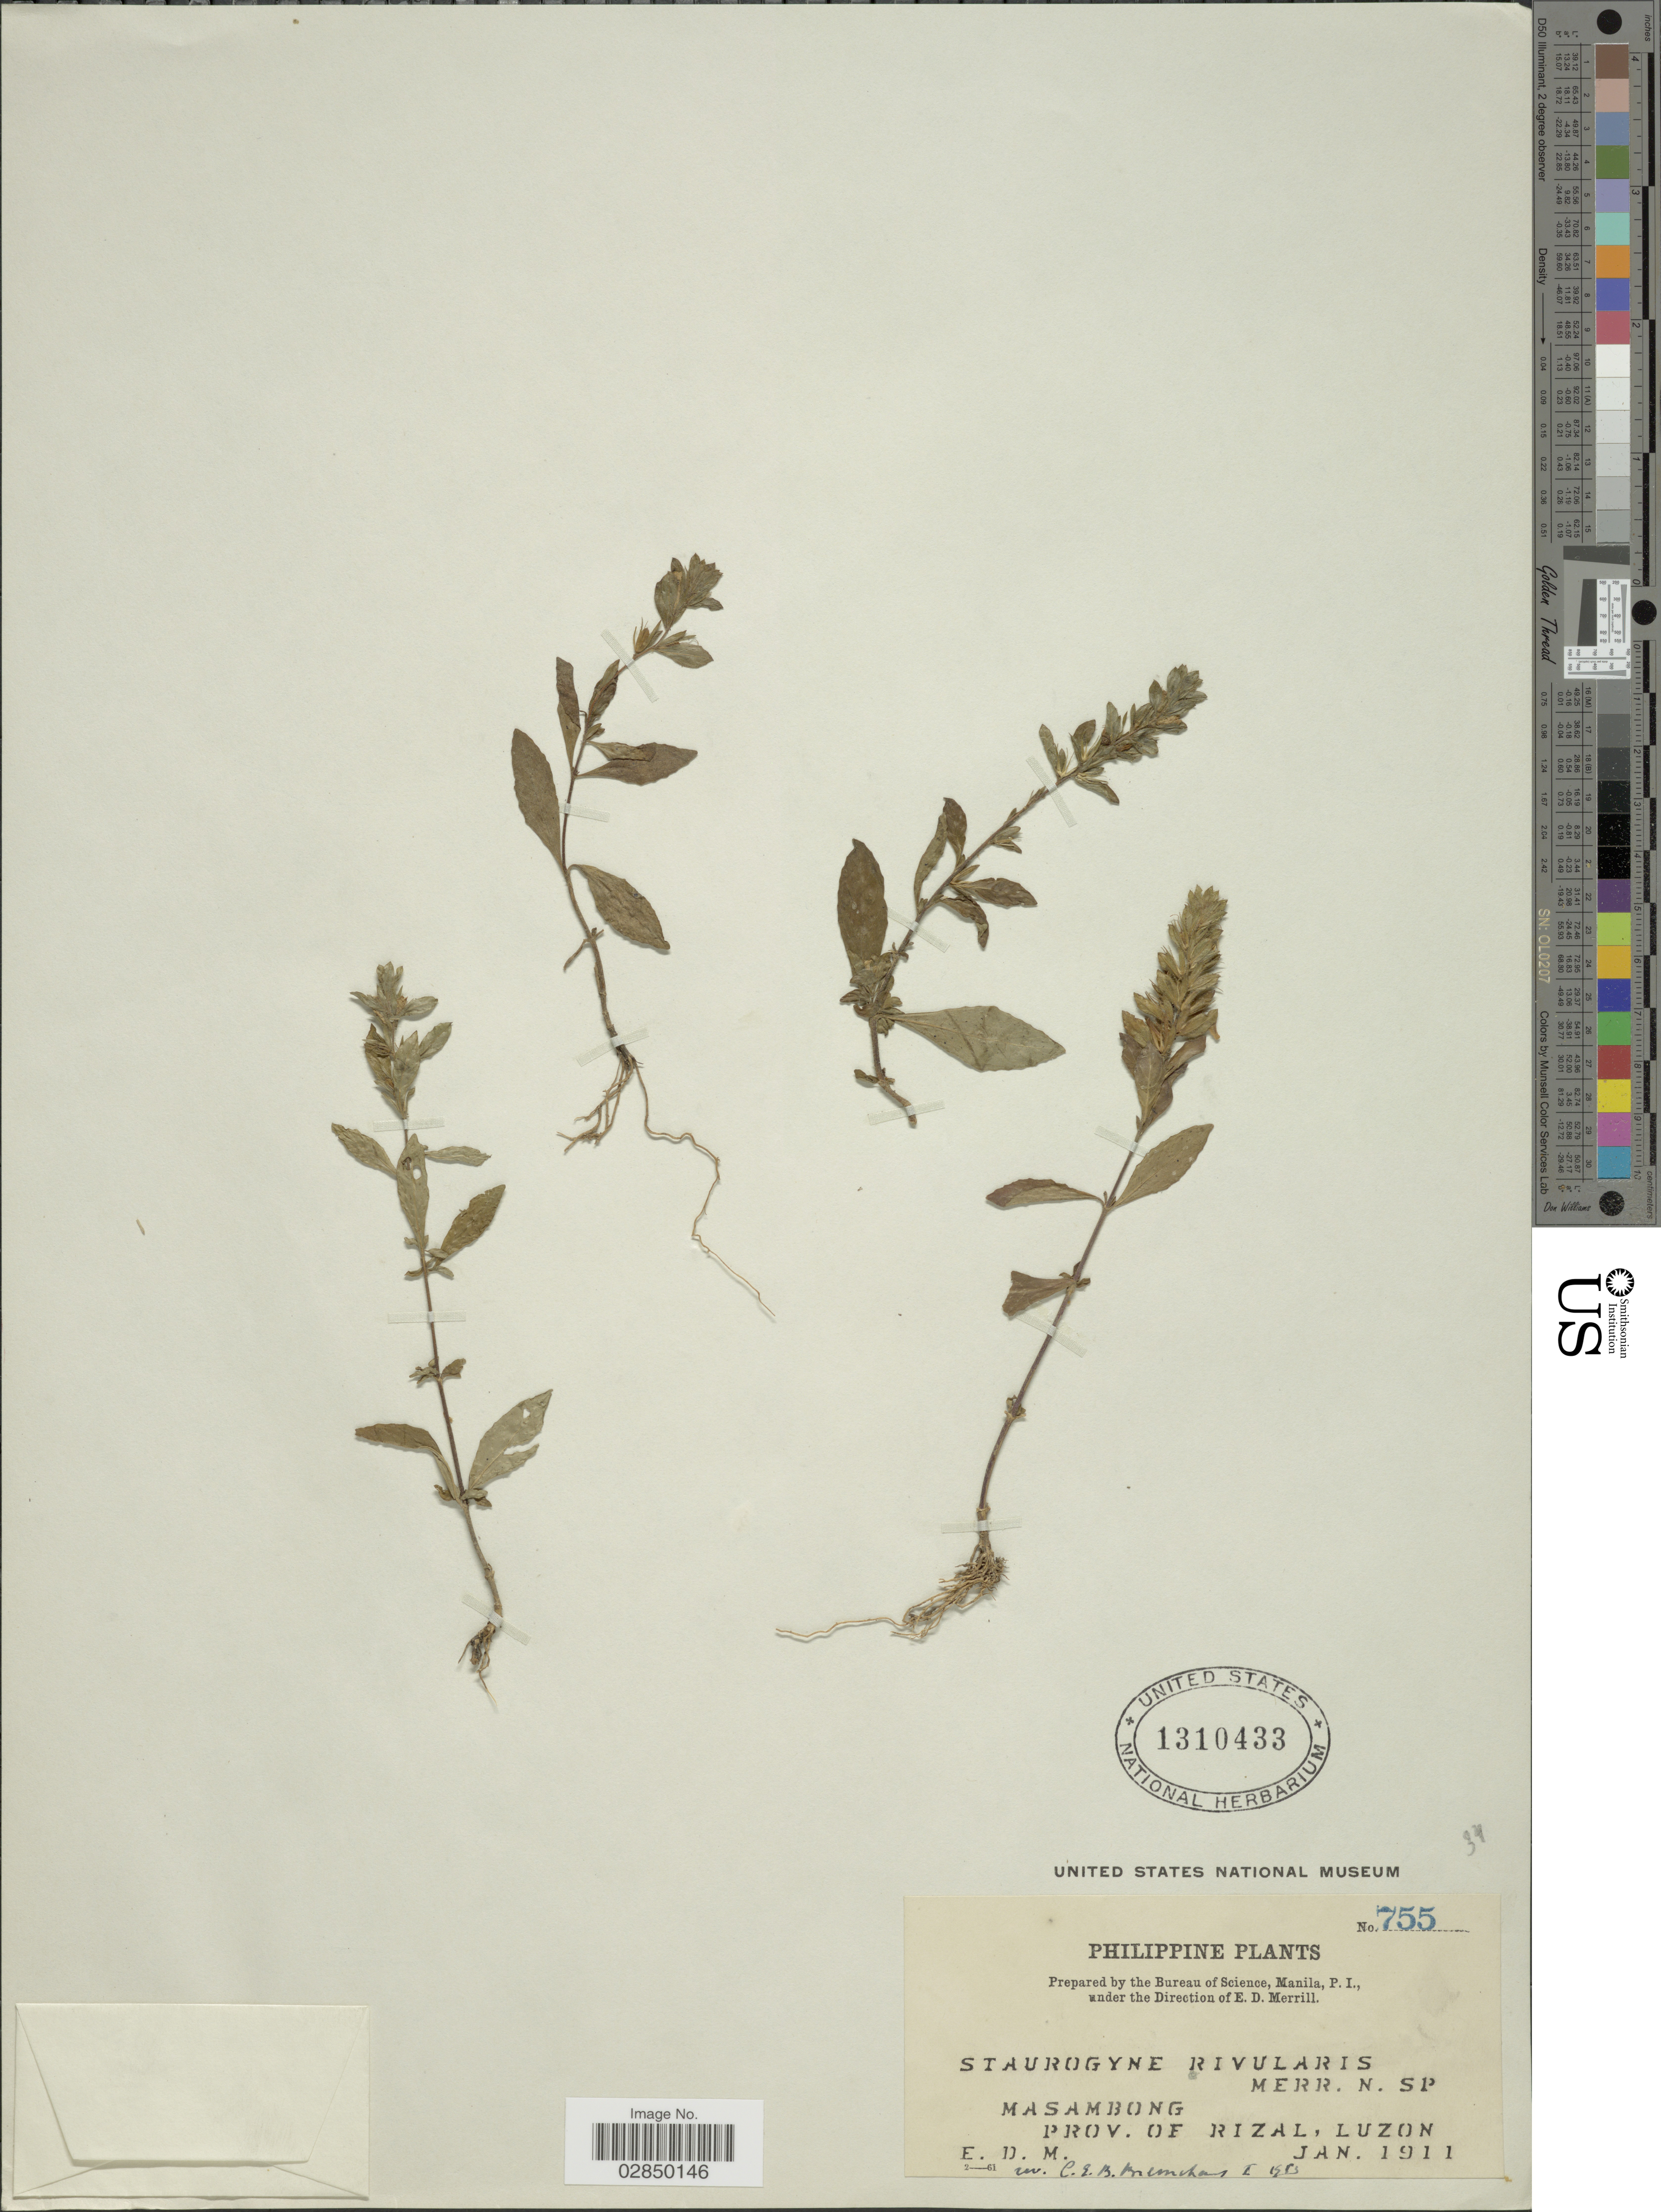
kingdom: Plantae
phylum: Tracheophyta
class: Magnoliopsida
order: Lamiales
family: Acanthaceae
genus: Staurogyne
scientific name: Staurogyne rivularis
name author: Merr.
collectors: E. D. Merrill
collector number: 755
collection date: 1911-01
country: Philippines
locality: Masambong. Prov. of Rizal, Luzon.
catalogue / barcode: US 1310433